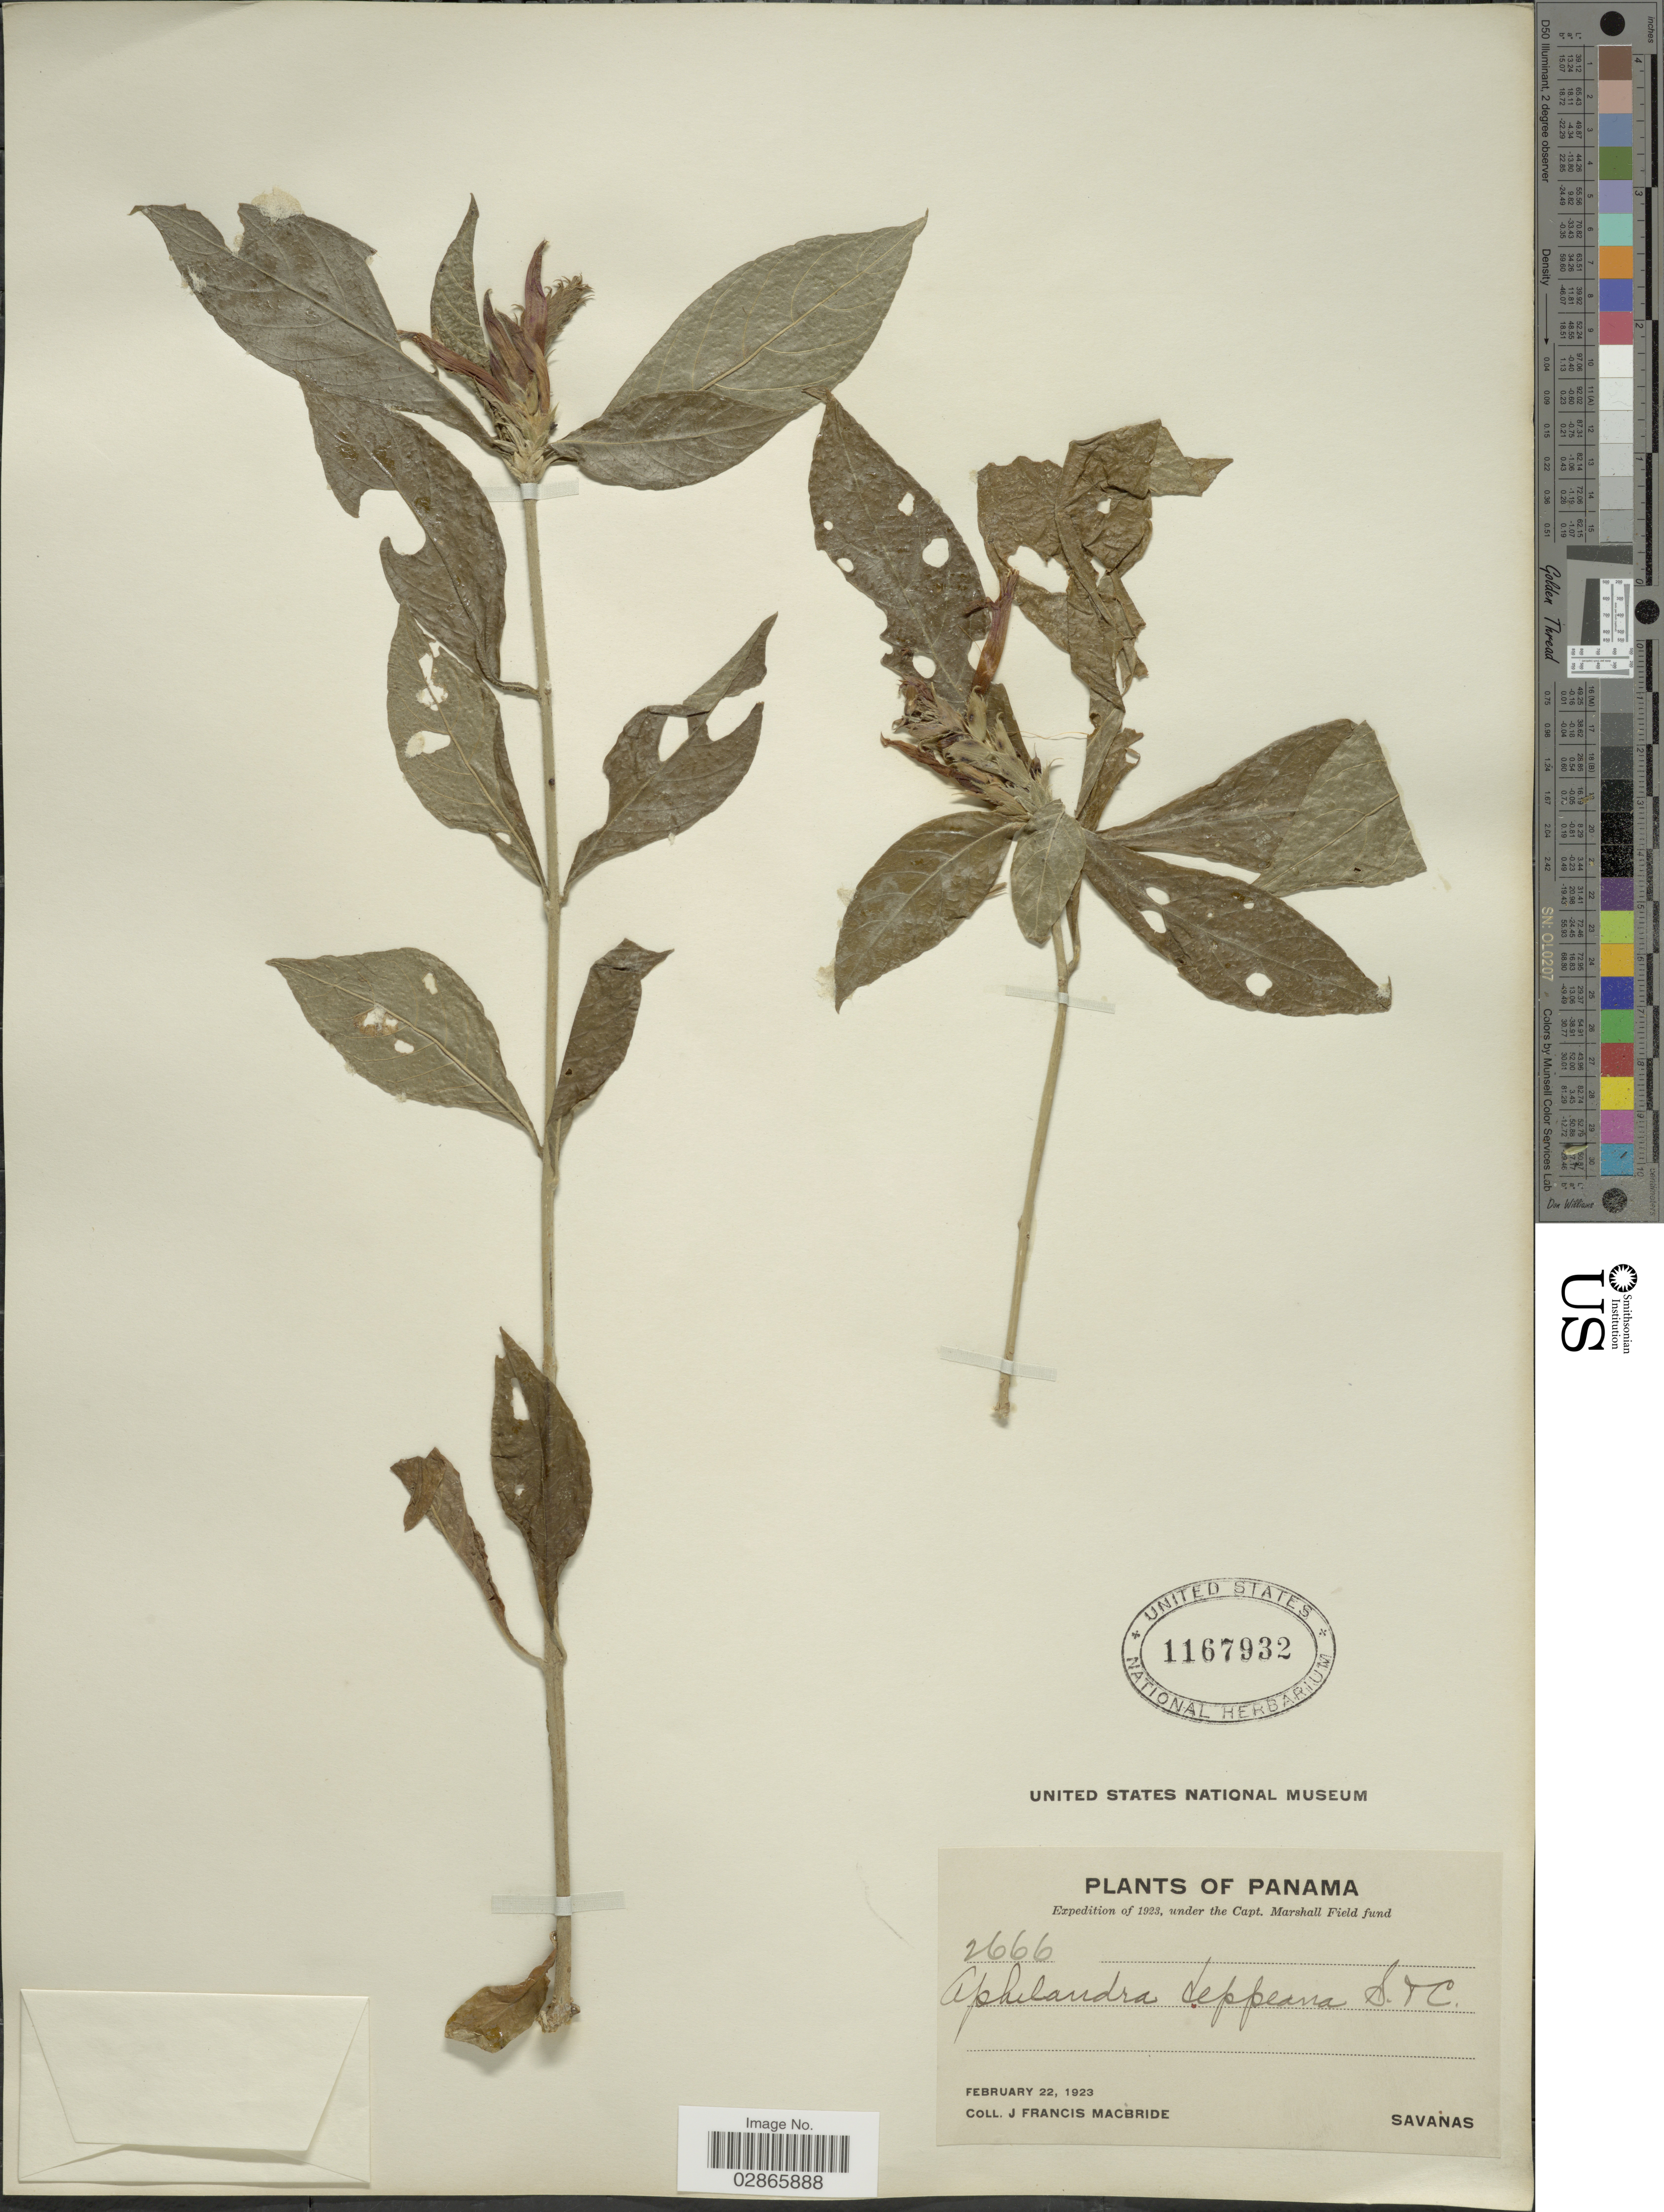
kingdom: Plantae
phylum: Tracheophyta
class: Magnoliopsida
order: Lamiales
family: Acanthaceae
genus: Aphelandra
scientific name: Aphelandra deppeana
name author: Schltdl. & Cham.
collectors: J. F. Macbride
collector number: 2666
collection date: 1923-02-22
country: Panama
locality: Savanas.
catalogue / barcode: US 1167932